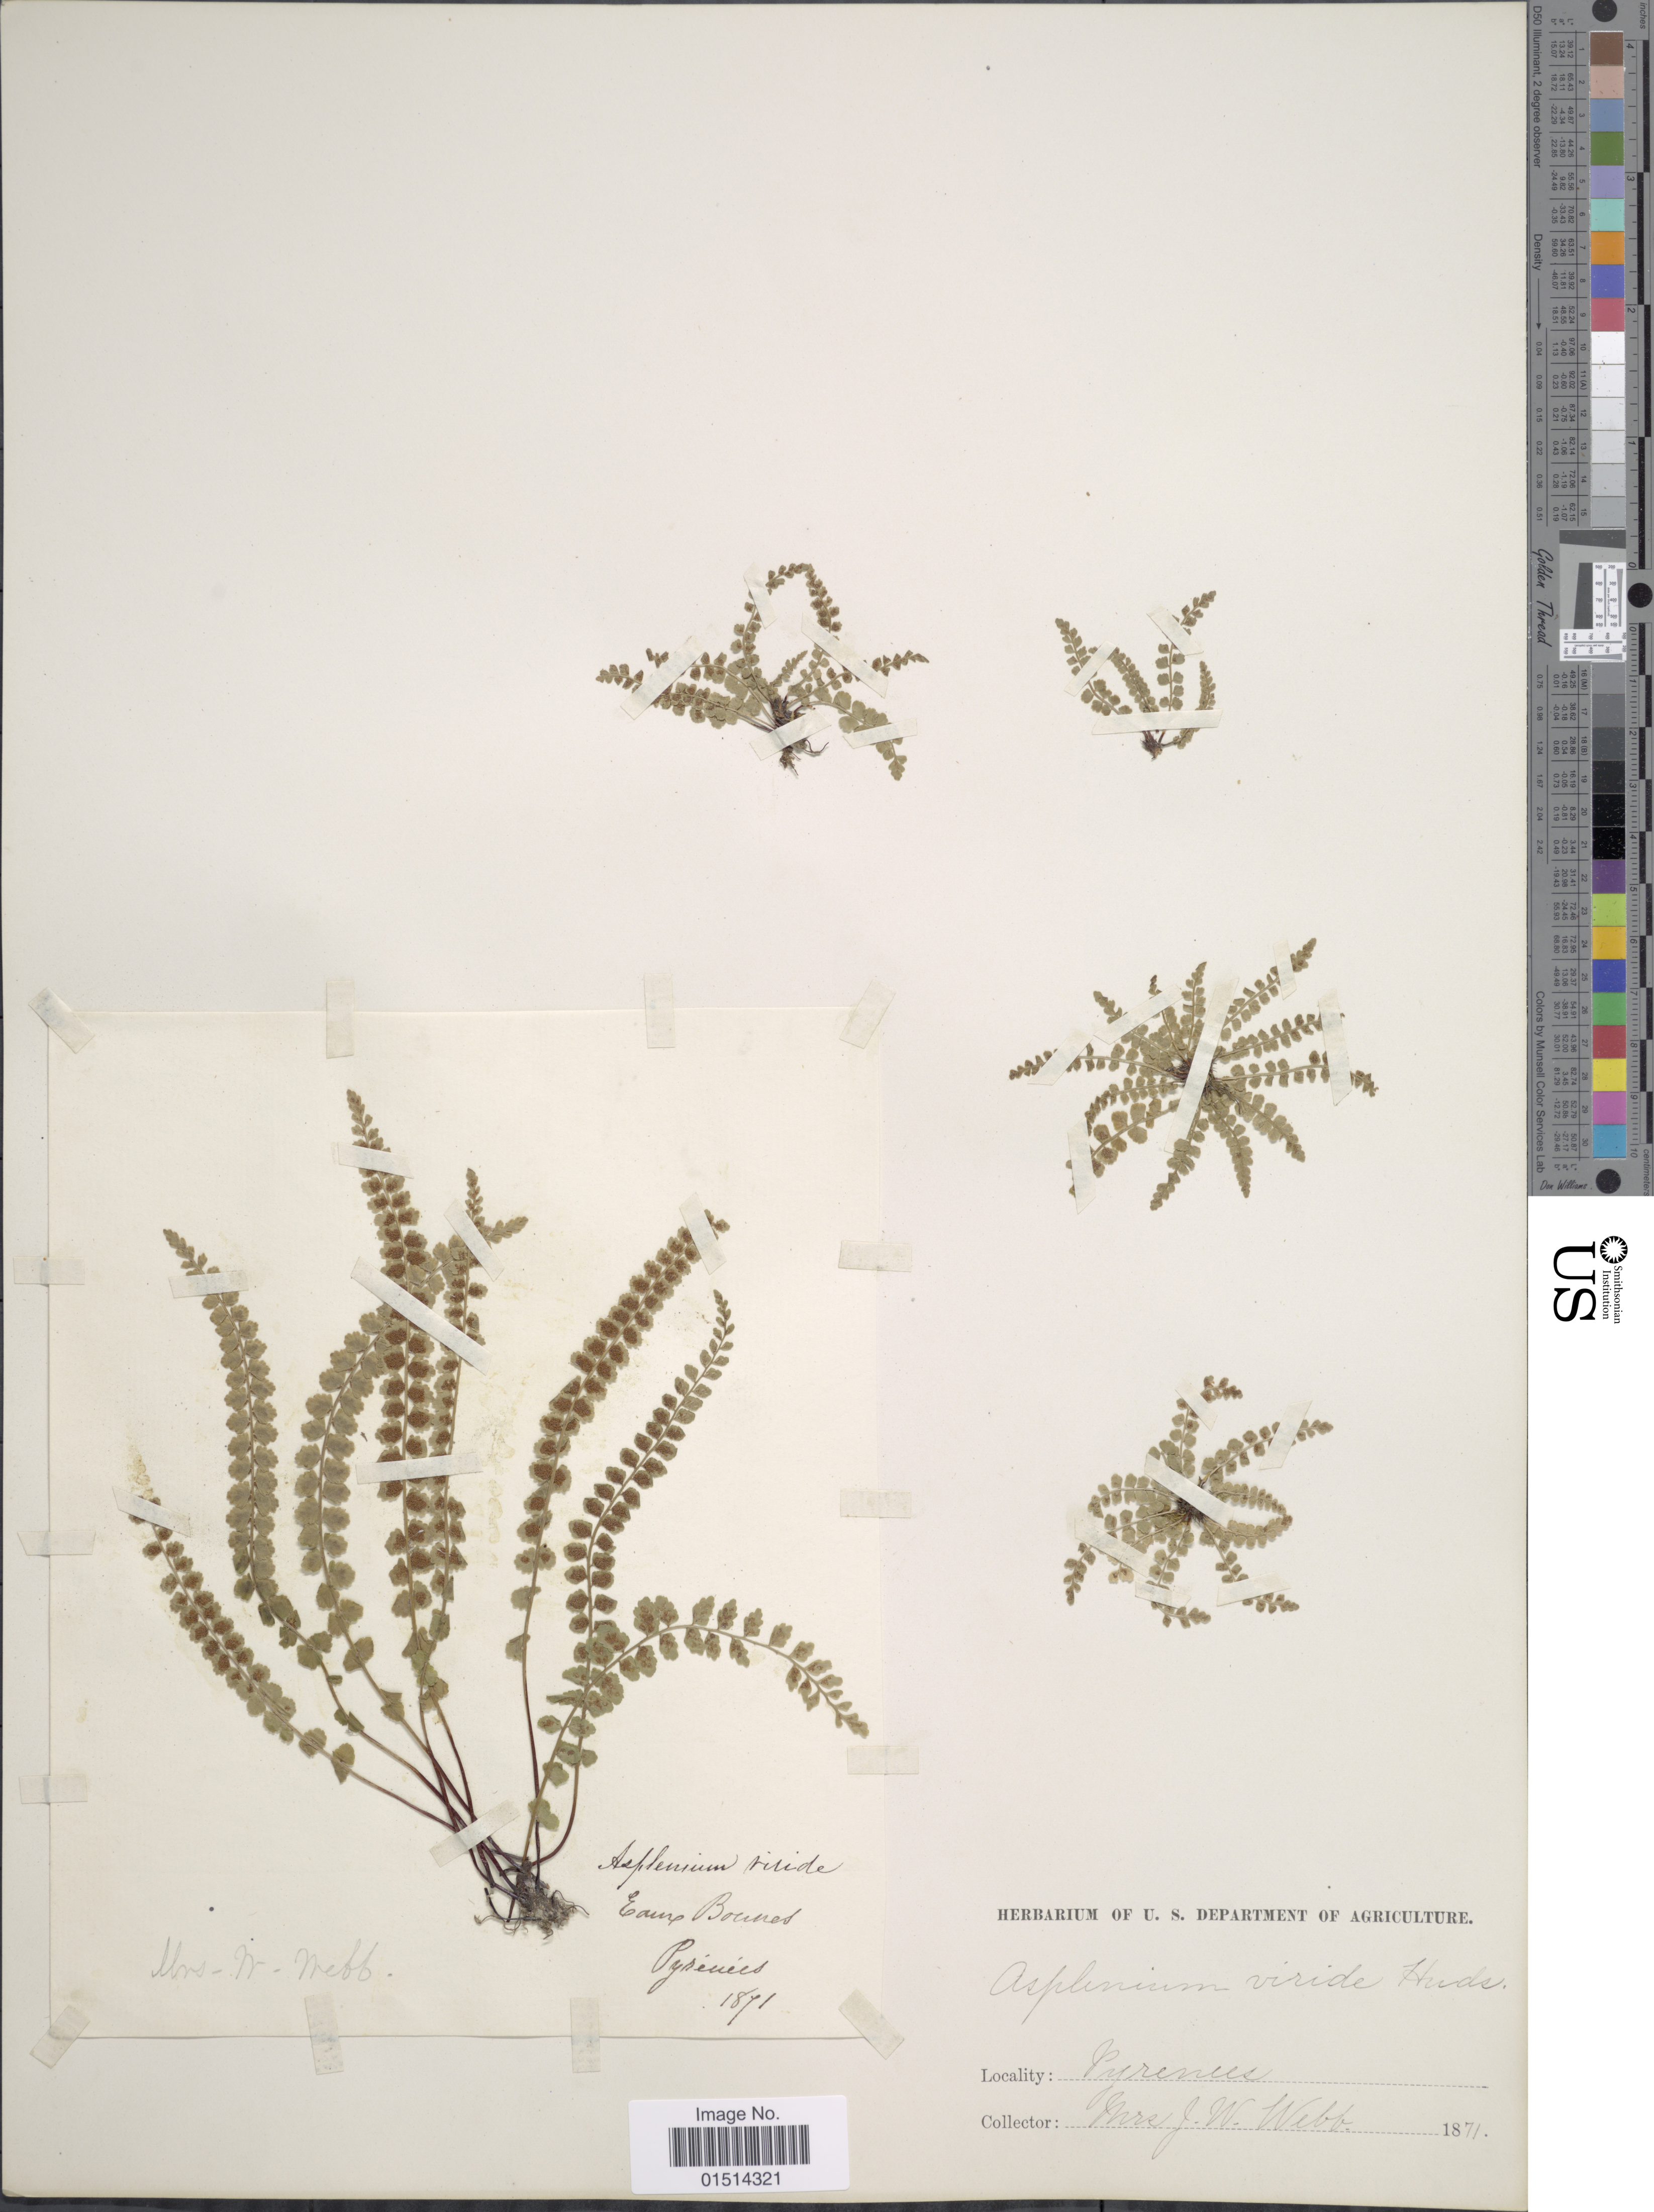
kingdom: Plantae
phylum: Tracheophyta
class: Polypodiopsida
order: Polypodiales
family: Aspleniaceae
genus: Asplenium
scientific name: Asplenium viride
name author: Huds.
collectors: J. Webb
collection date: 1871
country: France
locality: East Bonnes, Pyrenees